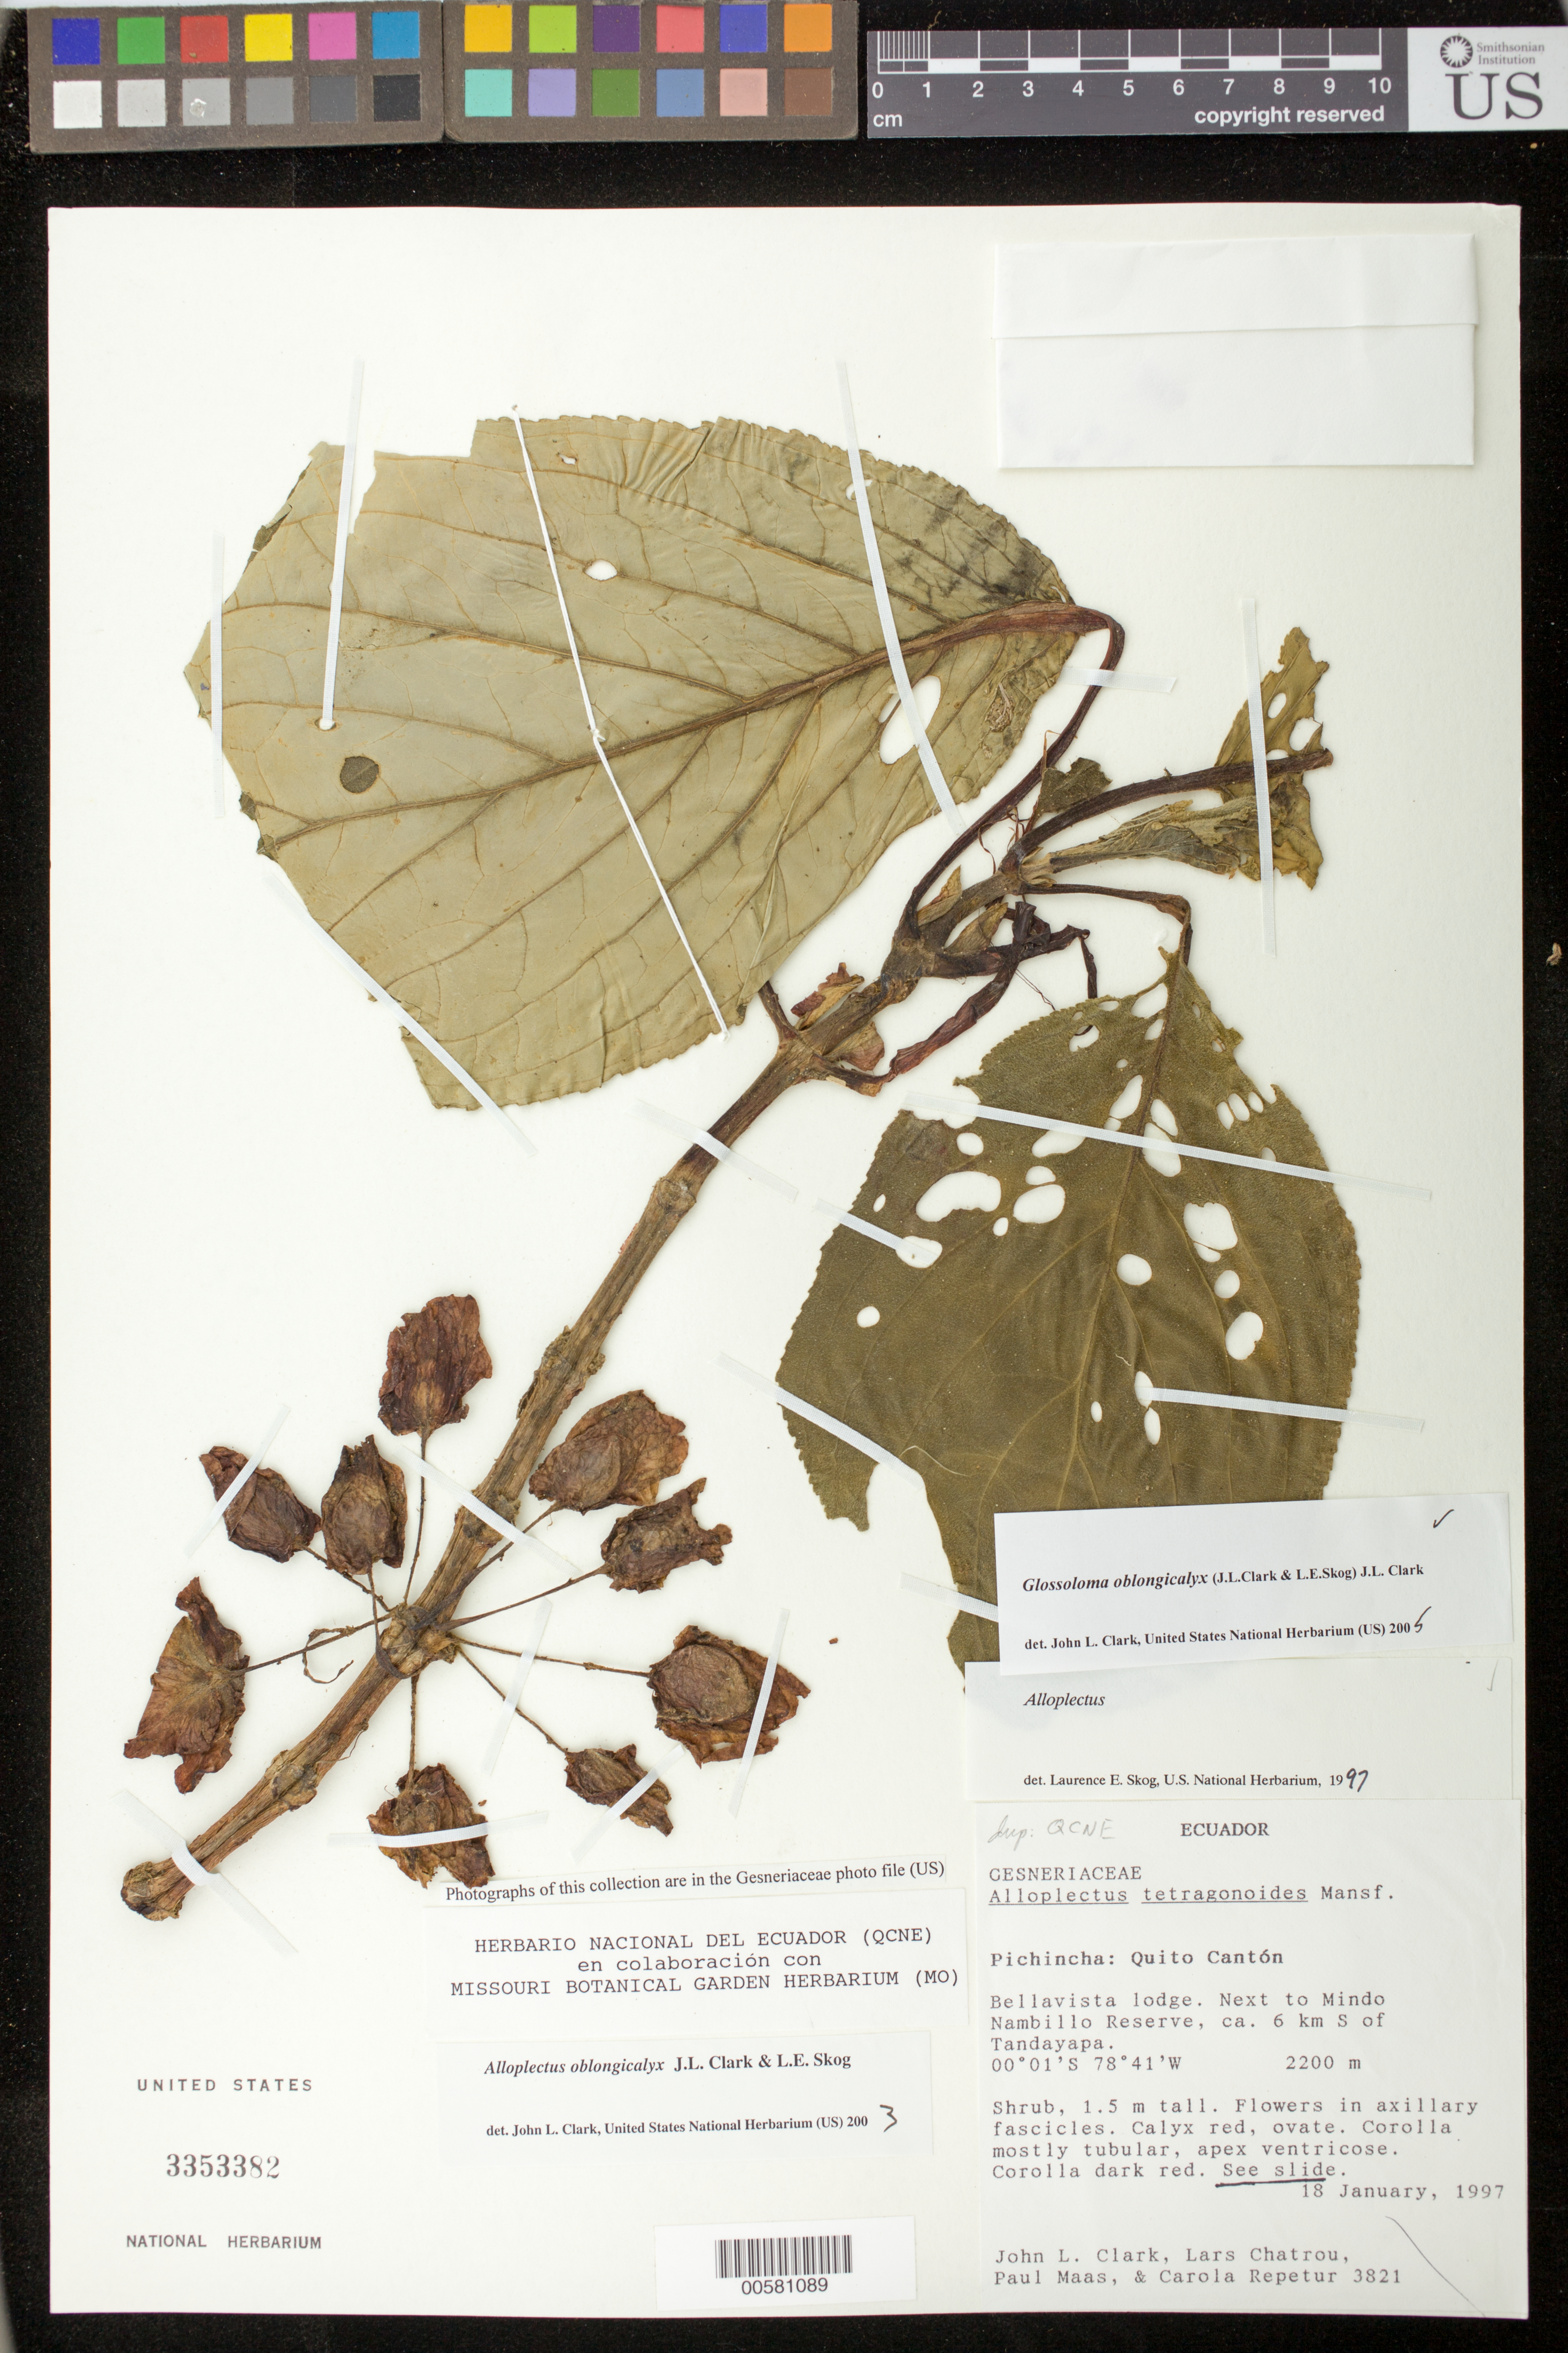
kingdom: Plantae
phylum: Tracheophyta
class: Magnoliopsida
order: Lamiales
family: Gesneriaceae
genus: Glossoloma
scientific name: Glossoloma oblongicalyx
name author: (J.L. Clark & L.E. Skog) J.L. Clark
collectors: J. L. Clark, L. W. Chatrou, P. Maas & C. Repetur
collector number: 3821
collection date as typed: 18 Jan 1997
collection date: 1997-01-18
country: Ecuador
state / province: Pichincha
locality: Quito Cantón. Bellavista Lodge, next to Mindo Nambillo Reserve, ca. 6 km S of Tandayapa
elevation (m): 2200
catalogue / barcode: US 3353382